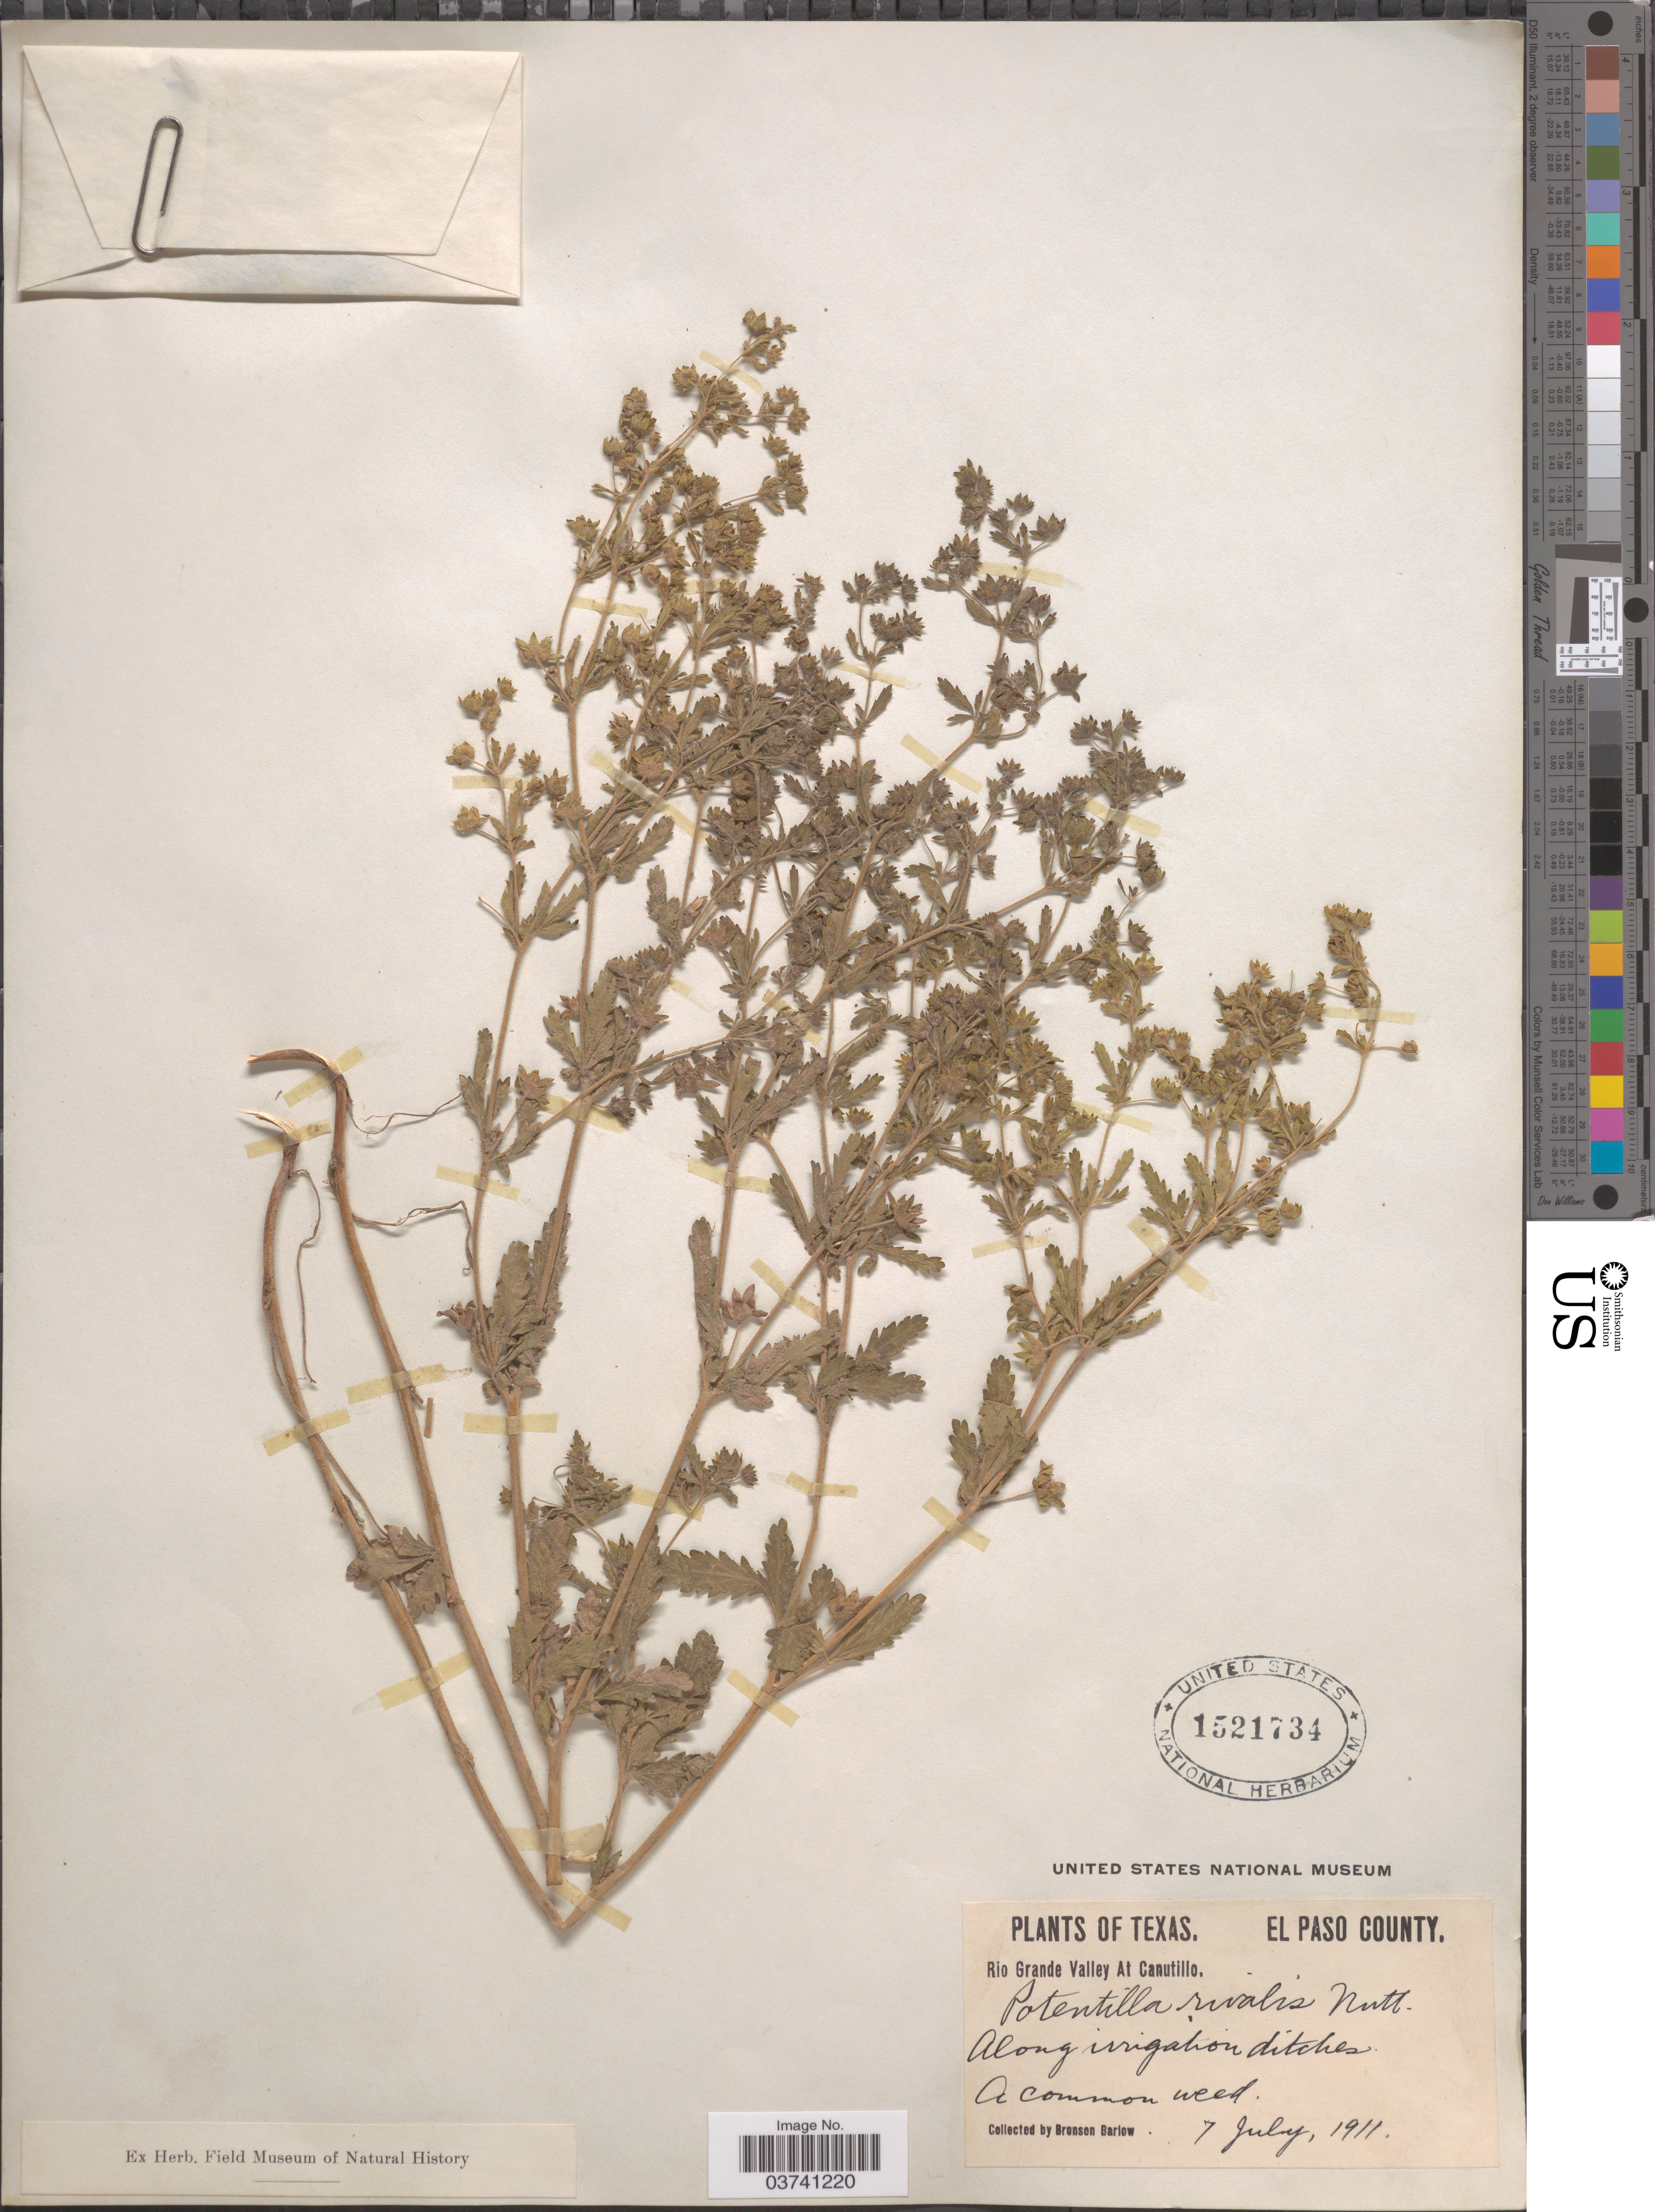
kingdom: Plantae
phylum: Tracheophyta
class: Magnoliopsida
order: Rosales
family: Rosaceae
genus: Potentilla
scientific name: Potentilla rivalis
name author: Nutt.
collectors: Barlow, B.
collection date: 1911-07-07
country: United States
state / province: Texas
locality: El Paso County. Rio Grande Valley at Canutillo. Along irrigation ditches.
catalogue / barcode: US 1521734